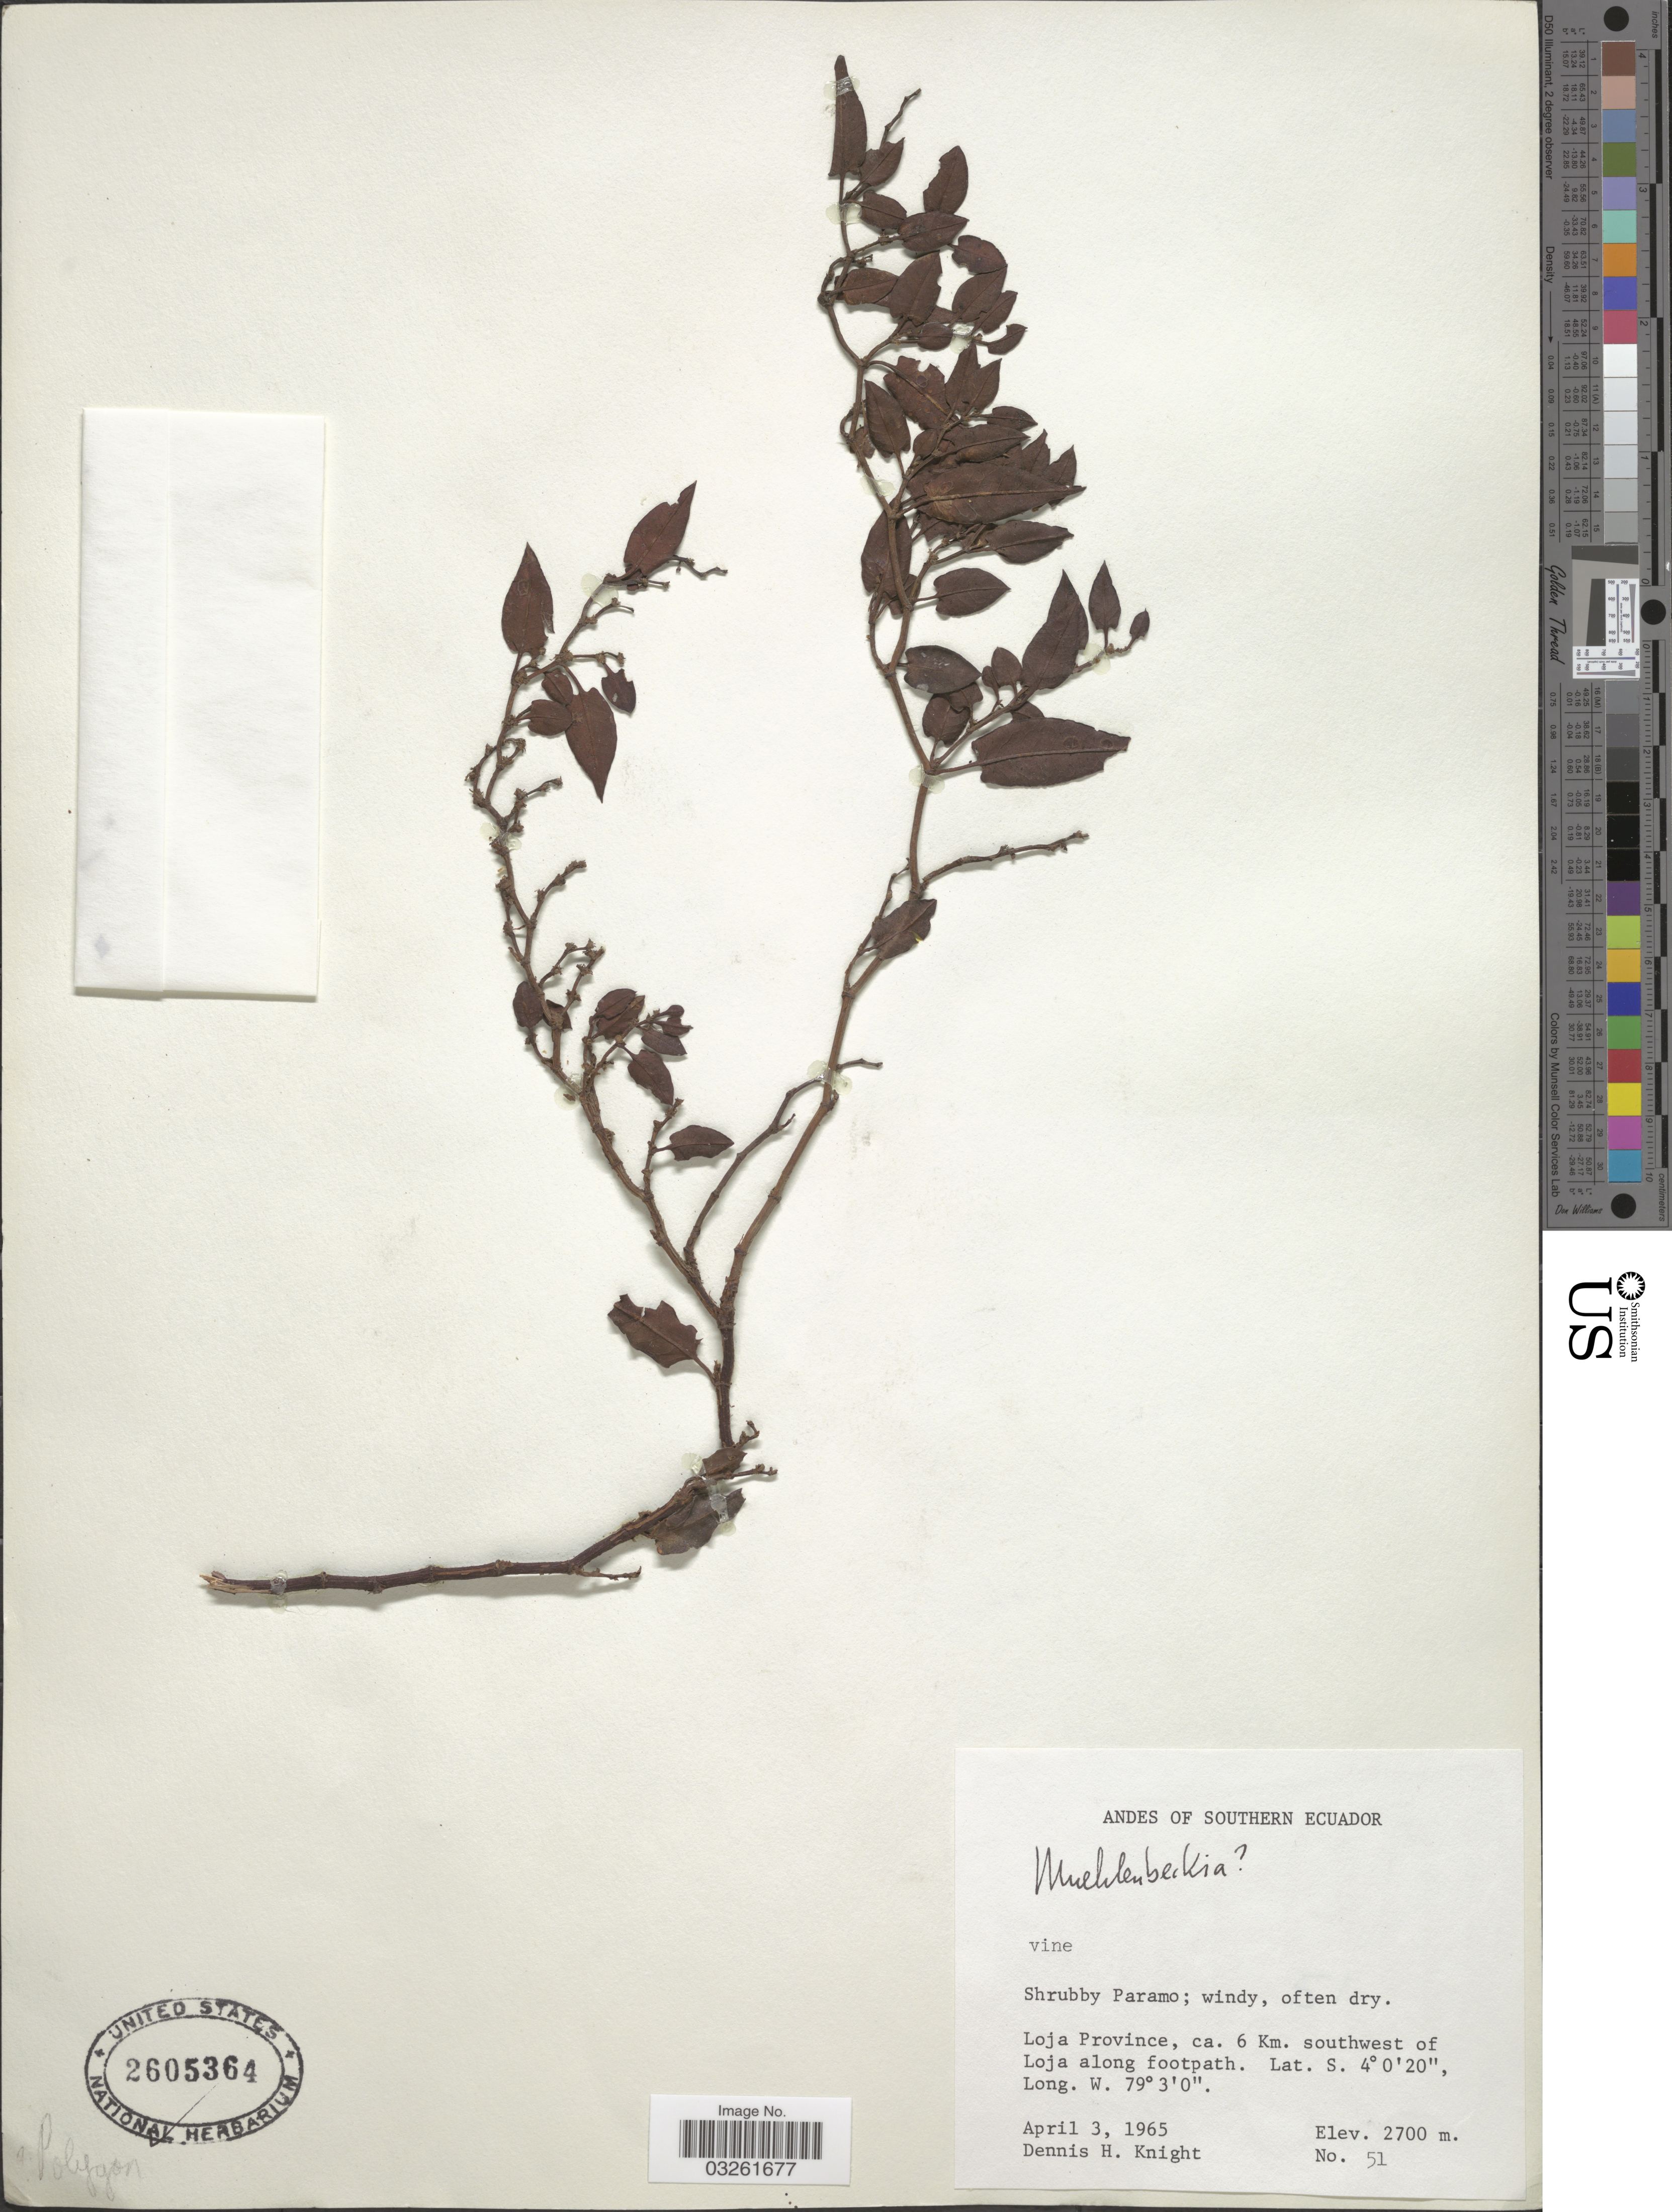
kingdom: Plantae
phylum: Tracheophyta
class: Magnoliopsida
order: Caryophyllales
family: Polygonaceae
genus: Muehlenbeckia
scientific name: Muehlenbeckia sp.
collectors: D. Knight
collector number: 51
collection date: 1965-04-03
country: Ecuador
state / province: Loja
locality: Southern Ecuador. Ca. 6 Km. southwest of Loja along footpath.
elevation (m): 2700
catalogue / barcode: US 2605364